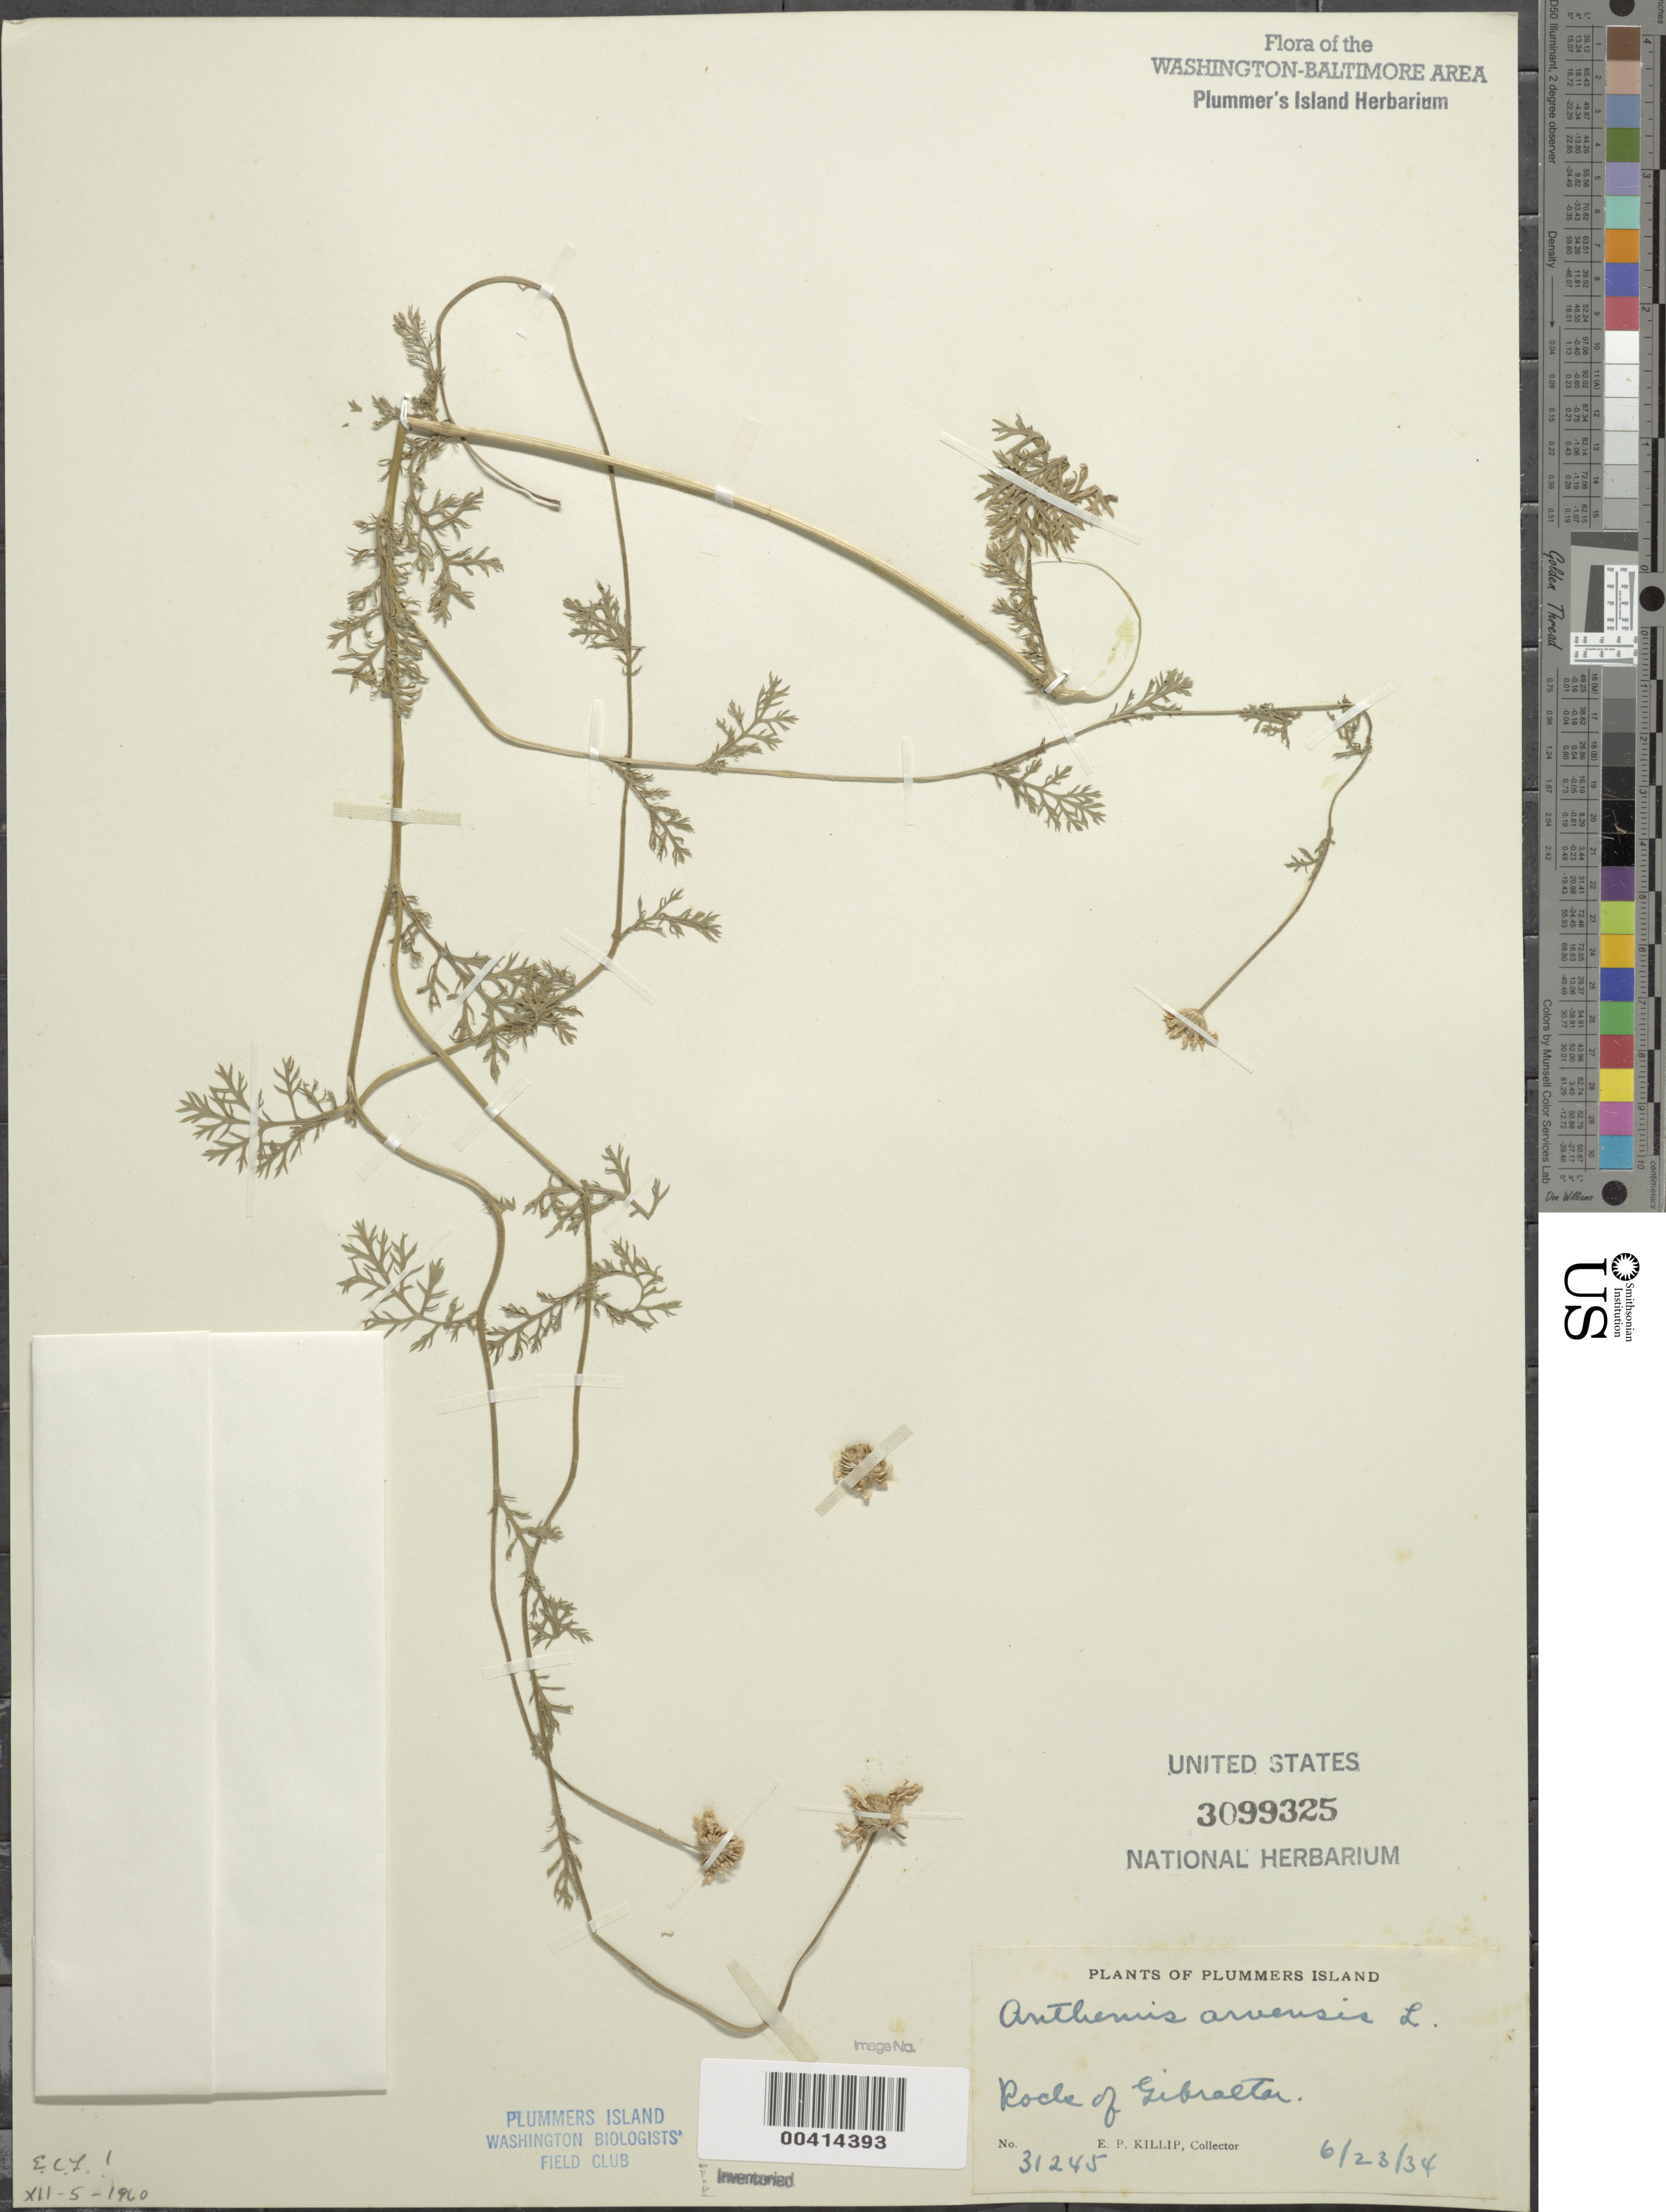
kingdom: Plantae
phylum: Tracheophyta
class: Magnoliopsida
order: Asterales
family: Asteraceae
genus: Anthemis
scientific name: Anthemis arvensis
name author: L.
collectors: E. P. Killip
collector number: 31245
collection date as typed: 23 Jun 1934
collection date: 1934-06-23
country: United States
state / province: Maryland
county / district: Montgomery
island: Plummers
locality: Plummer's Island; Rock of Gibraltar C. & O. Canal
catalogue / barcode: US 3099325